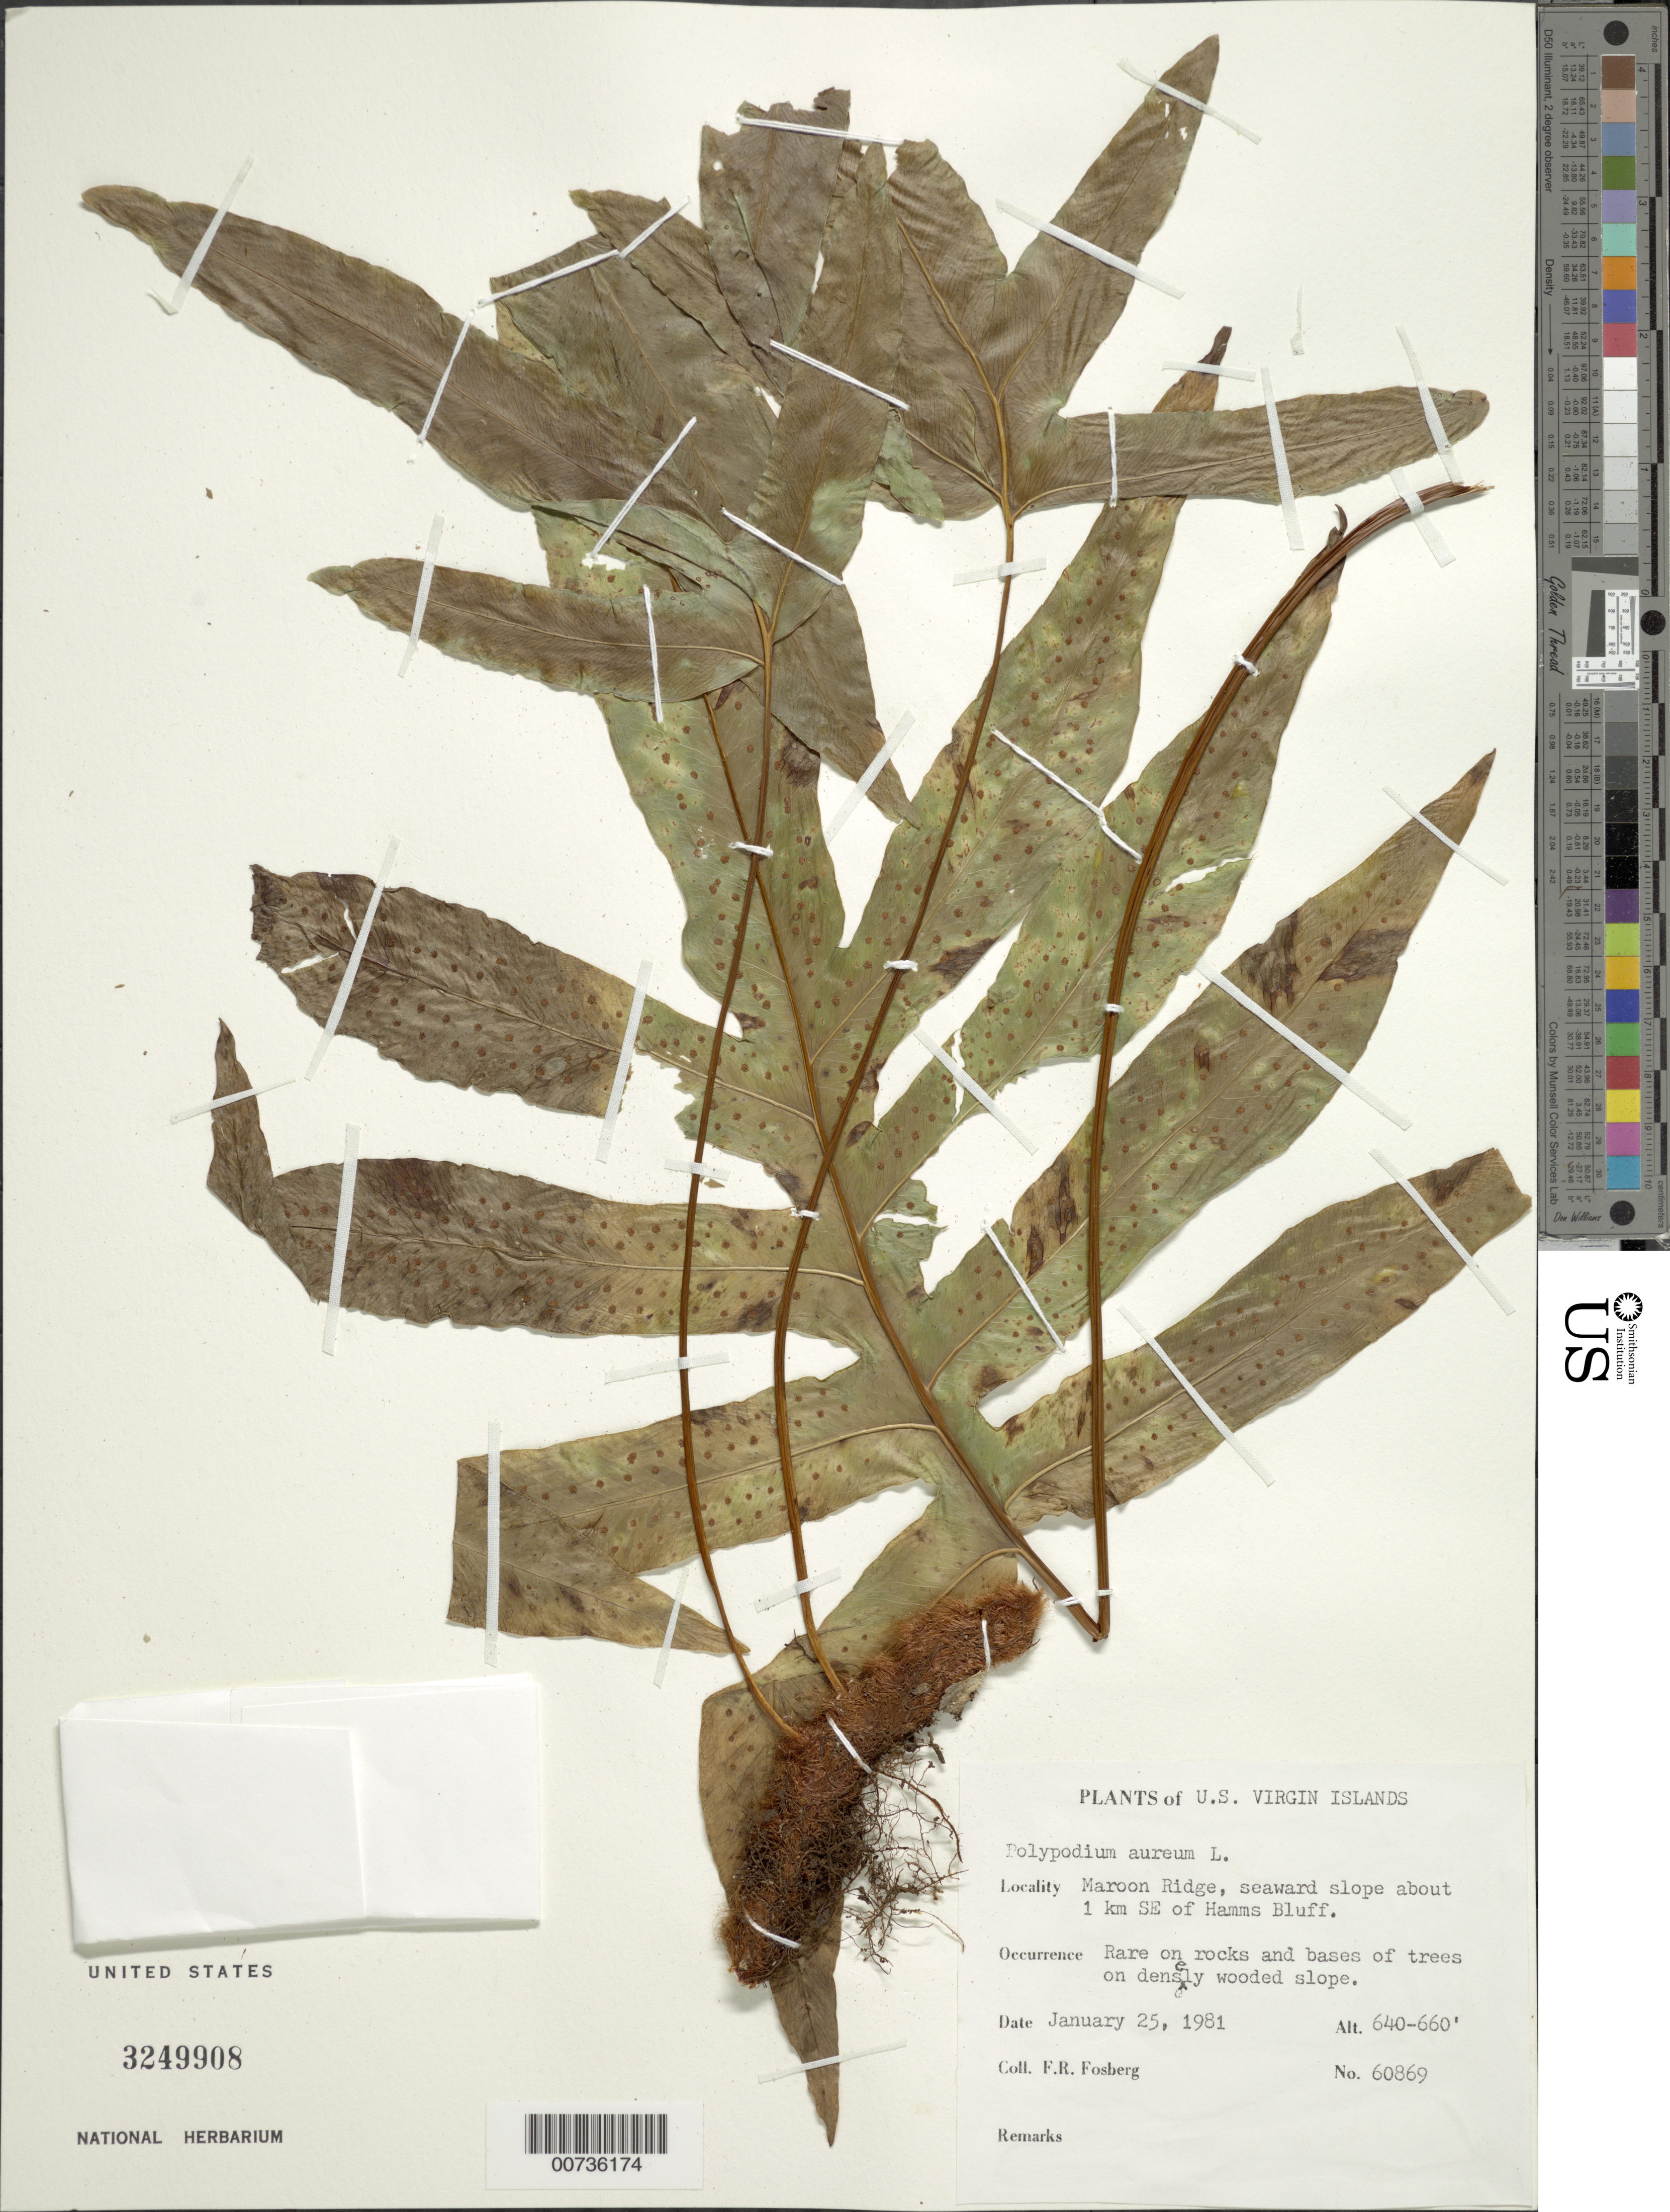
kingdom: Plantae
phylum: Tracheophyta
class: Polypodiopsida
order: Polypodiales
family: Polypodiaceae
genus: Phlebodium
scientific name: Phlebodium aureum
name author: (L.) J. Sm.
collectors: F. R. Fosberg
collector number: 60869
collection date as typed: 25 Jan 1981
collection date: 1981-01-25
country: U.S. Virgin Islands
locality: Maroon Ridge, seaward slope about 1 km SE of Hamms Bluff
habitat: Rare on rocksand bases of trees on densly wooded slope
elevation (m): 640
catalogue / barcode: US 3249908